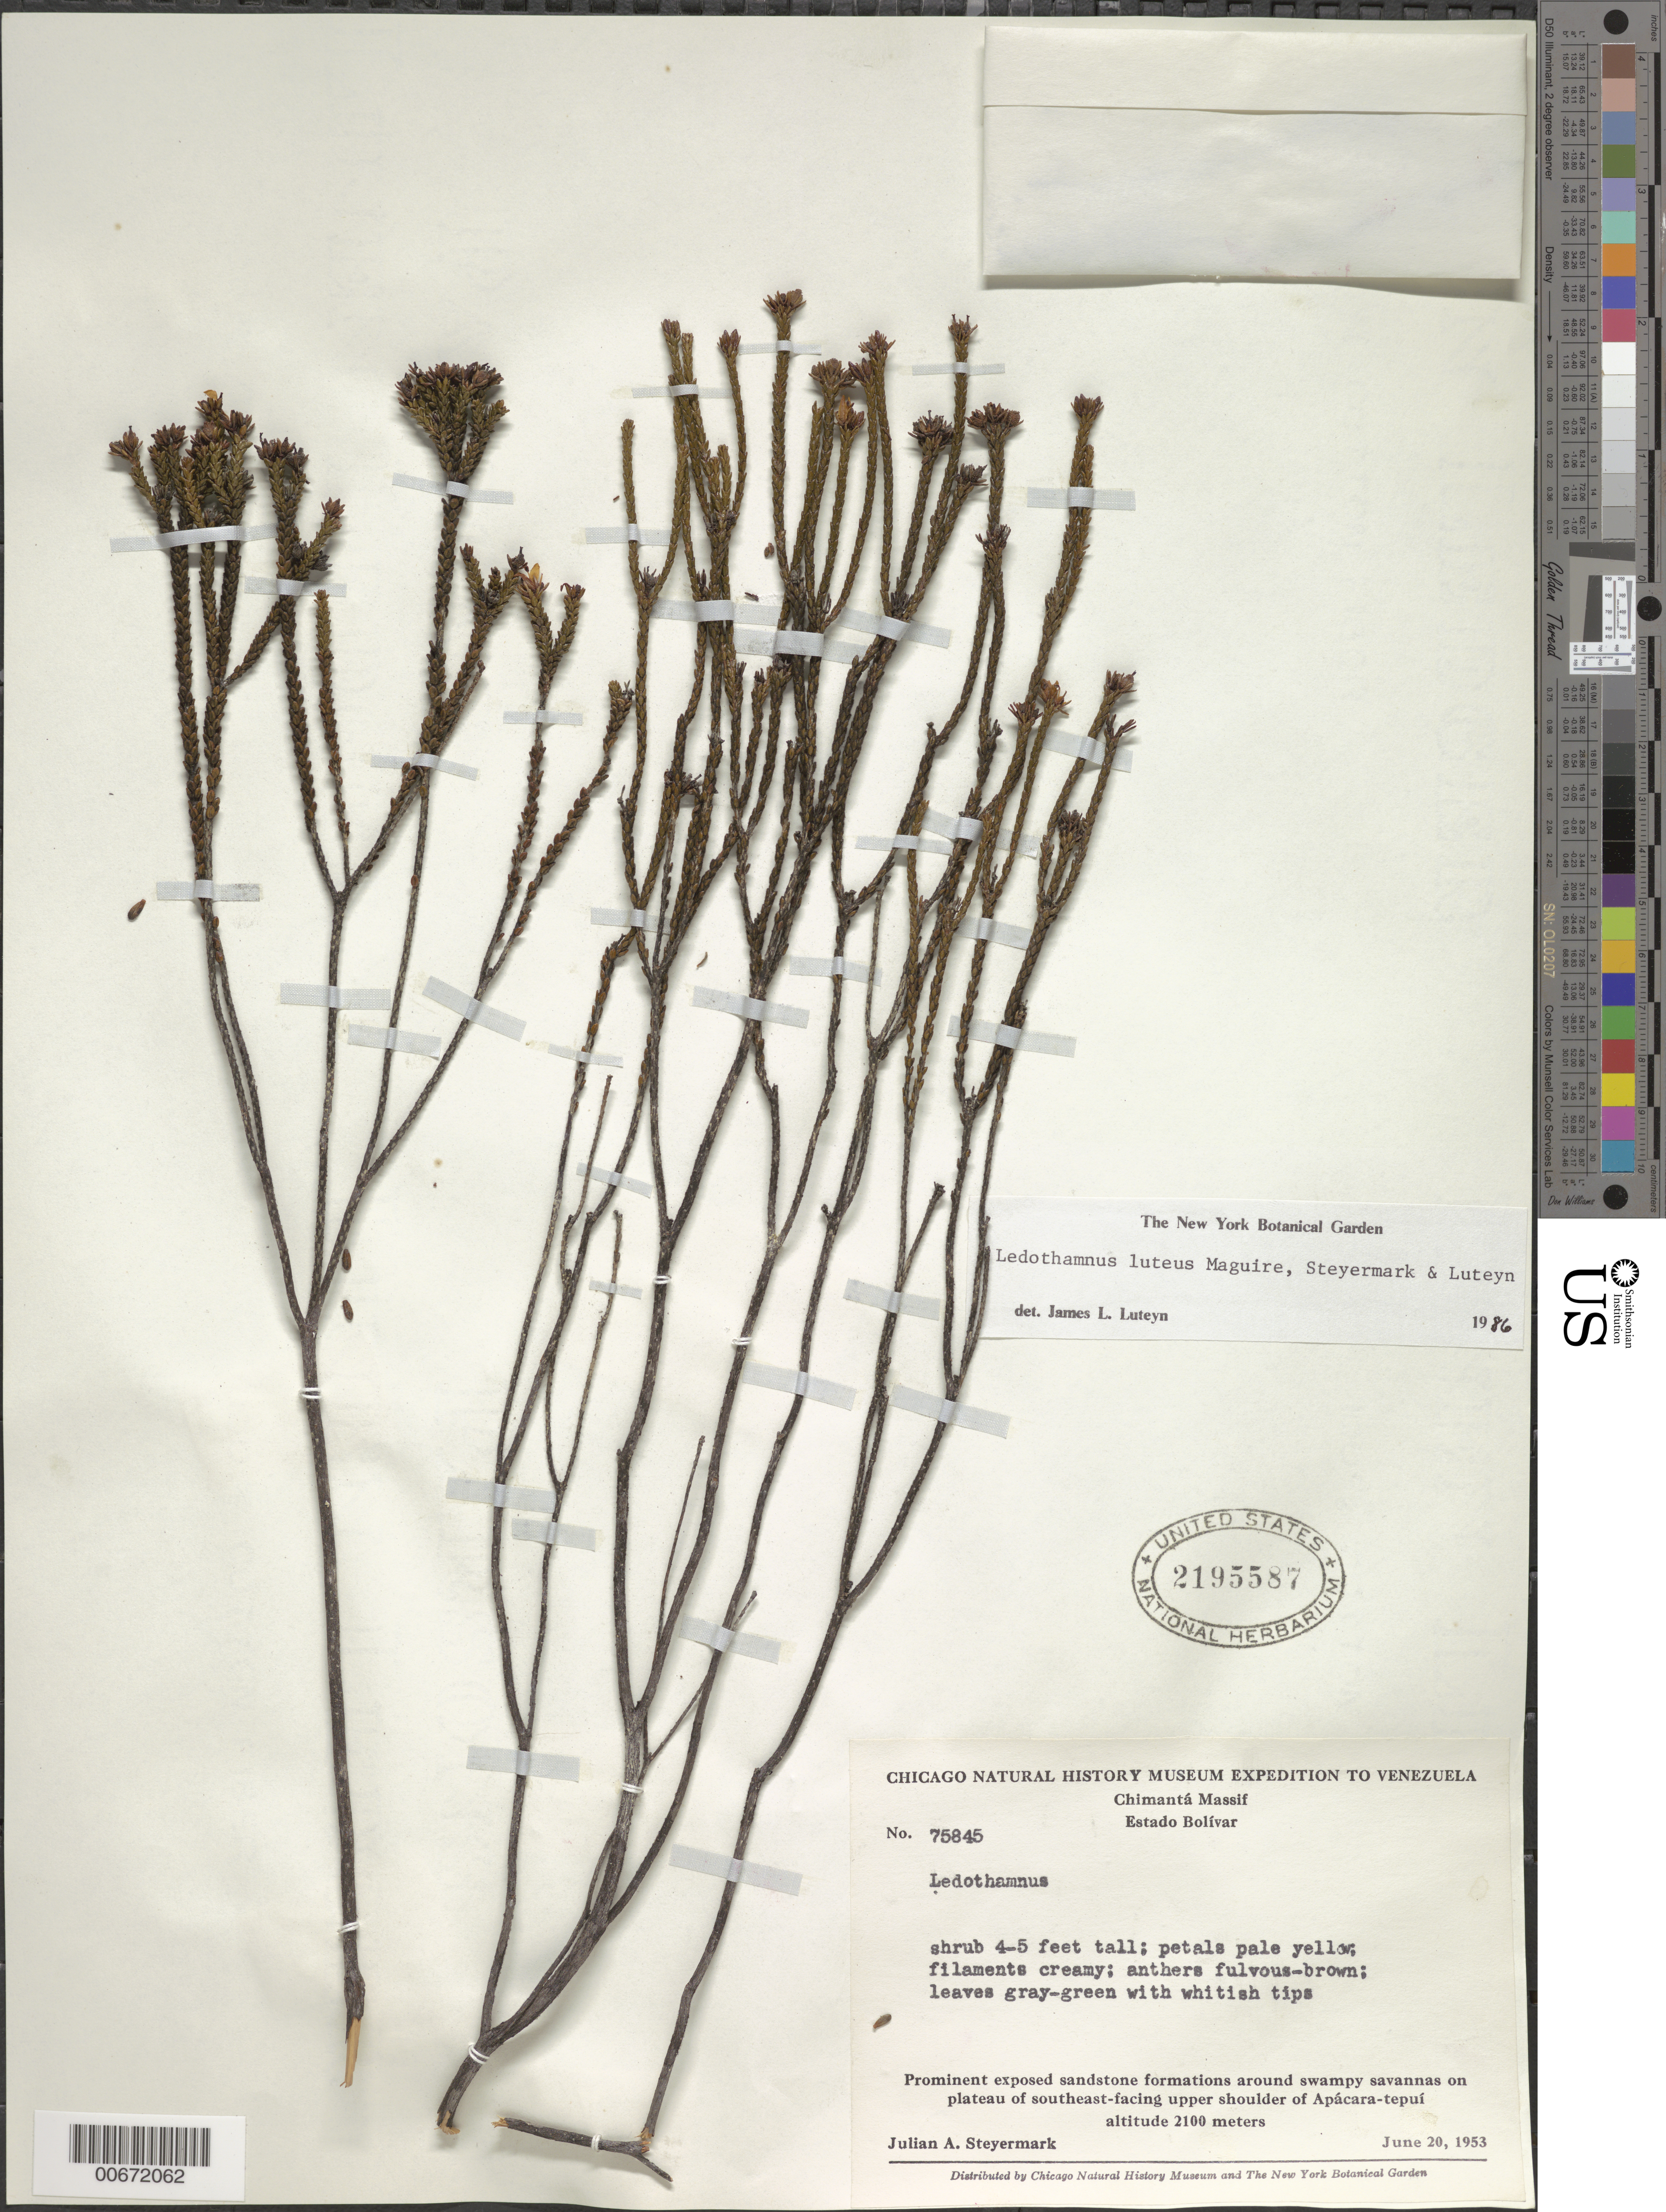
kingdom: Plantae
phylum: Tracheophyta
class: Magnoliopsida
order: Ericales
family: Ericaceae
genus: Ledothamnus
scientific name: Ledothamnus luteus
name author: Maguire et al.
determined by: Luteyn, J. L.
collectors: J. Steyermark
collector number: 75845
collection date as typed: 20-Jun-53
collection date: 1953-06-20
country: Venezuela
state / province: Bolívar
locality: Chimantá Massif, Apácara-tepuí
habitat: Exposed sandstone formations around swampy savannas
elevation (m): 2100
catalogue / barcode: US 2195587